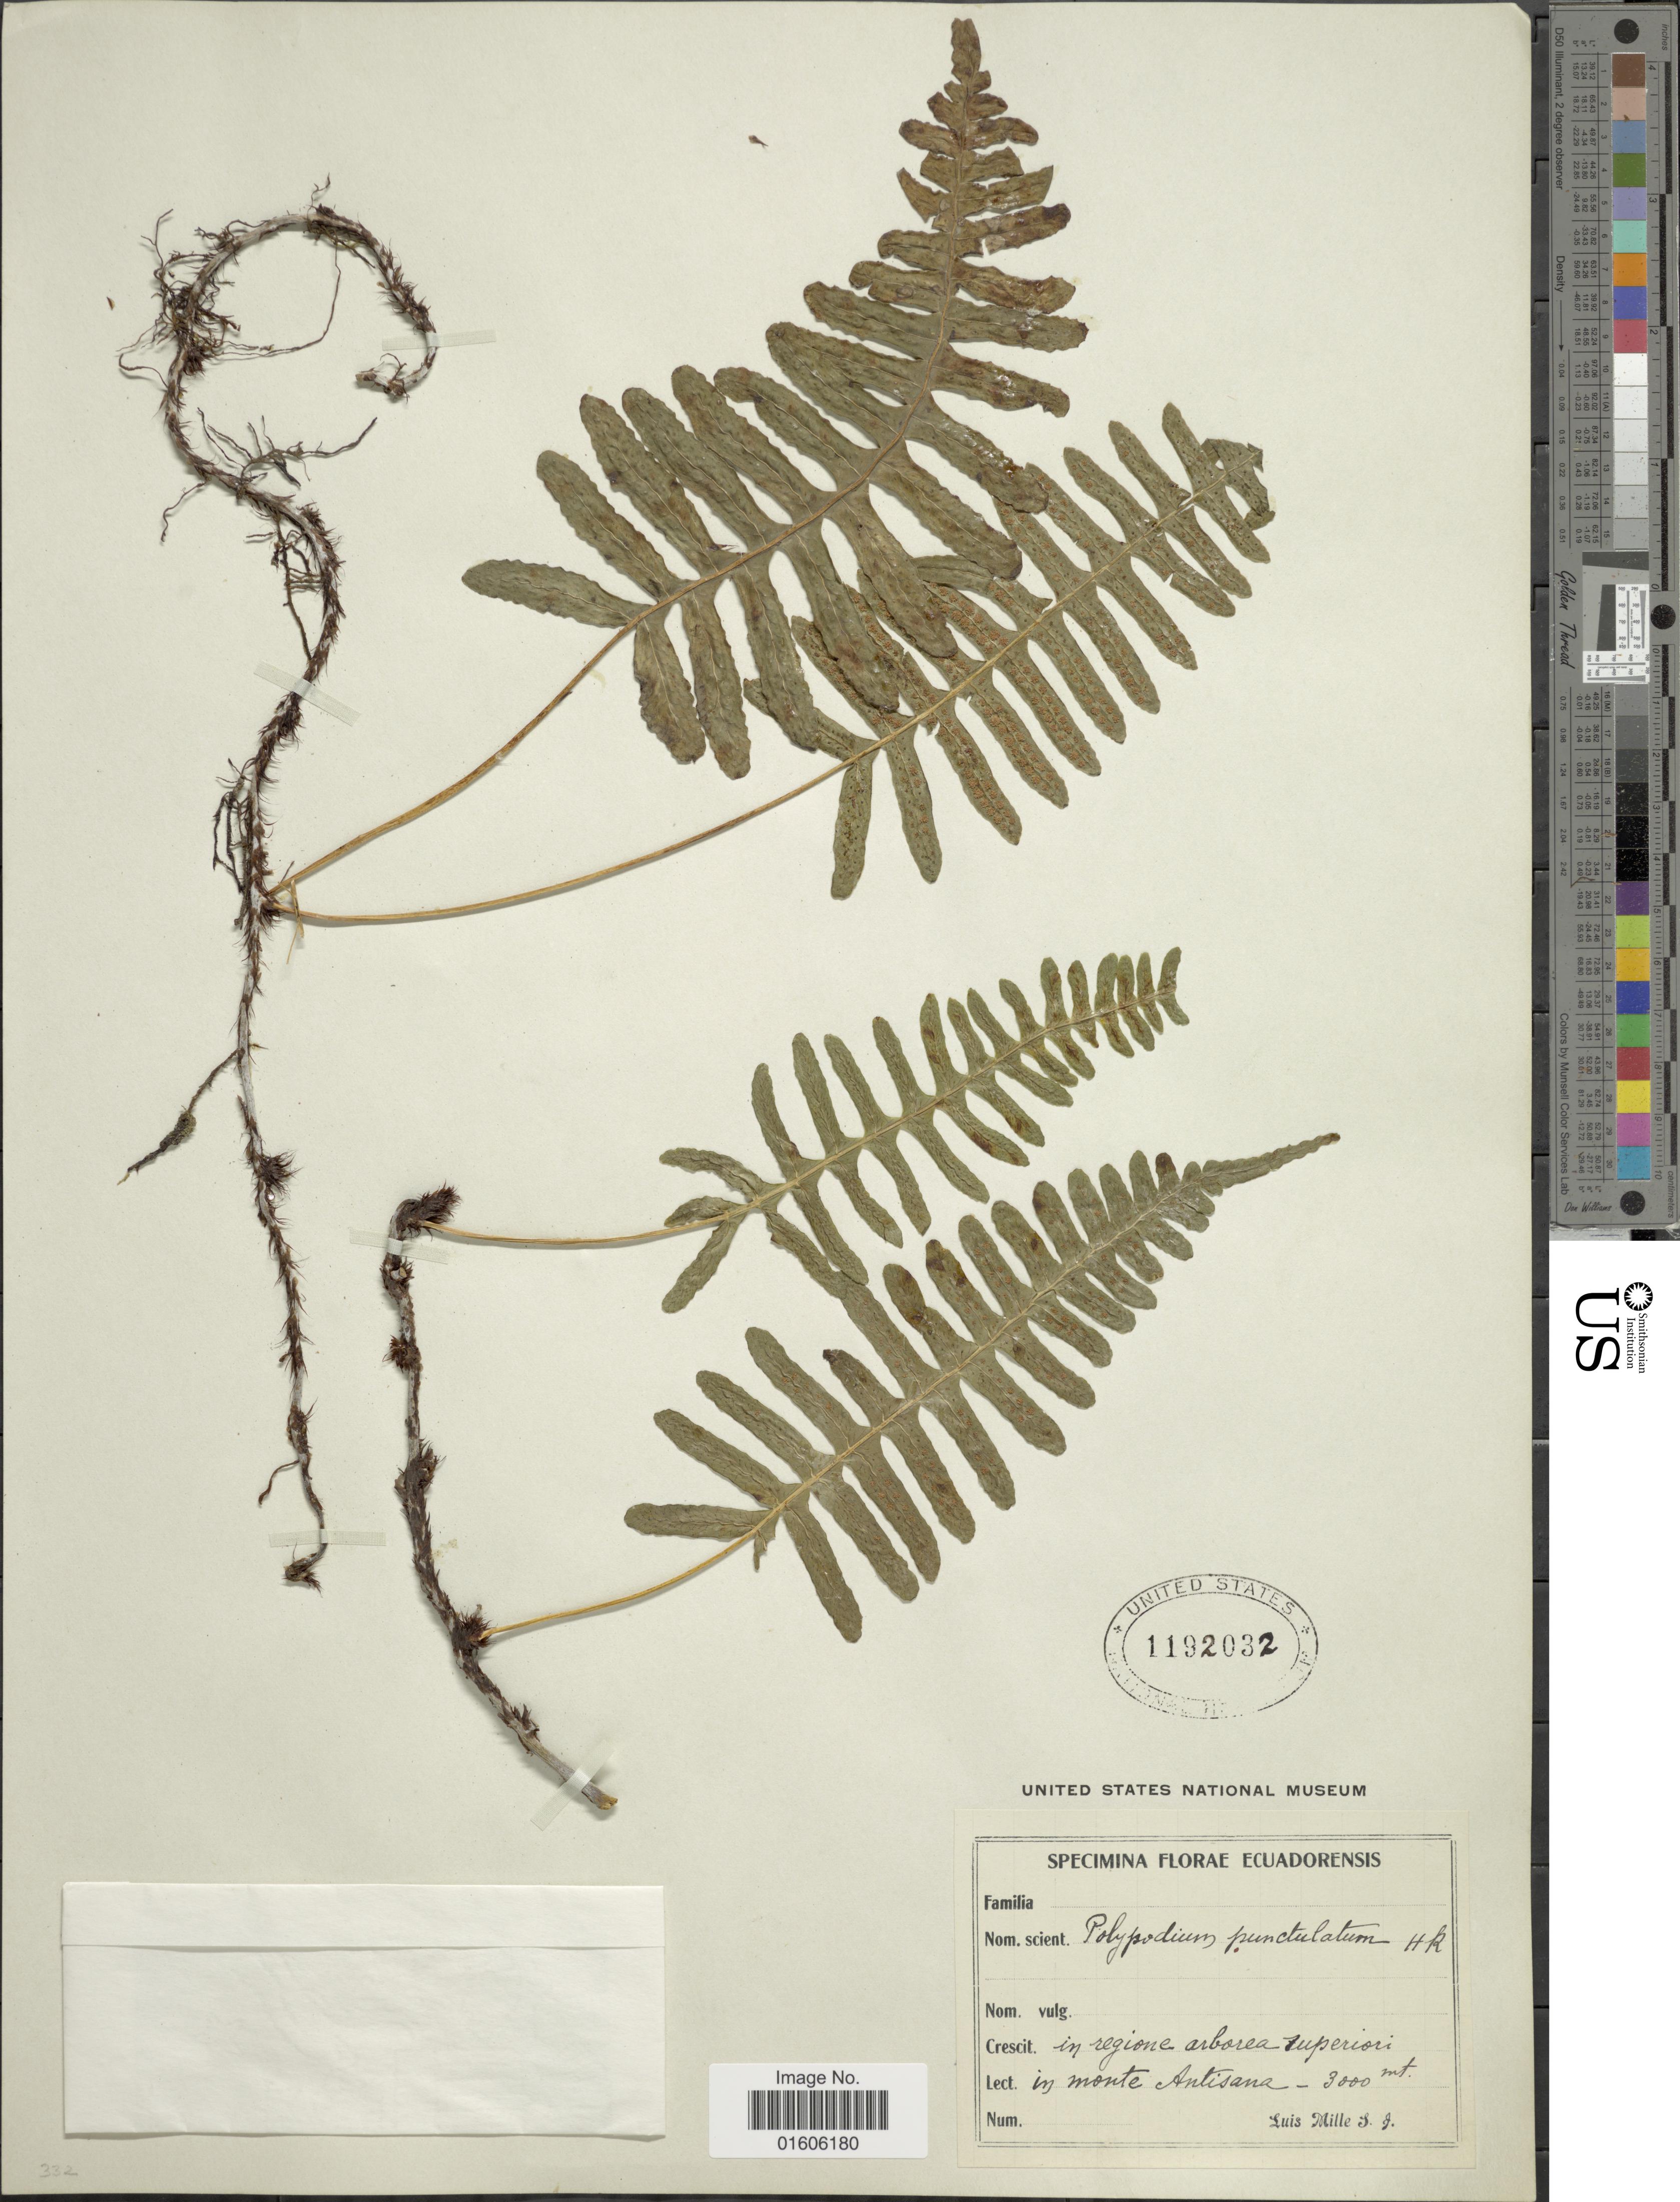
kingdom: Plantae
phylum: Tracheophyta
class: Polypodiopsida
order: Polypodiales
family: Polypodiaceae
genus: Serpocaulon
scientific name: Serpocaulon eleutherophlebium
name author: (Fée) A.R. Sm.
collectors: L. Mille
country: Ecuador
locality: In regione arborea superiori in monte Antisana.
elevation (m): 3000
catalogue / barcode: US 1192032